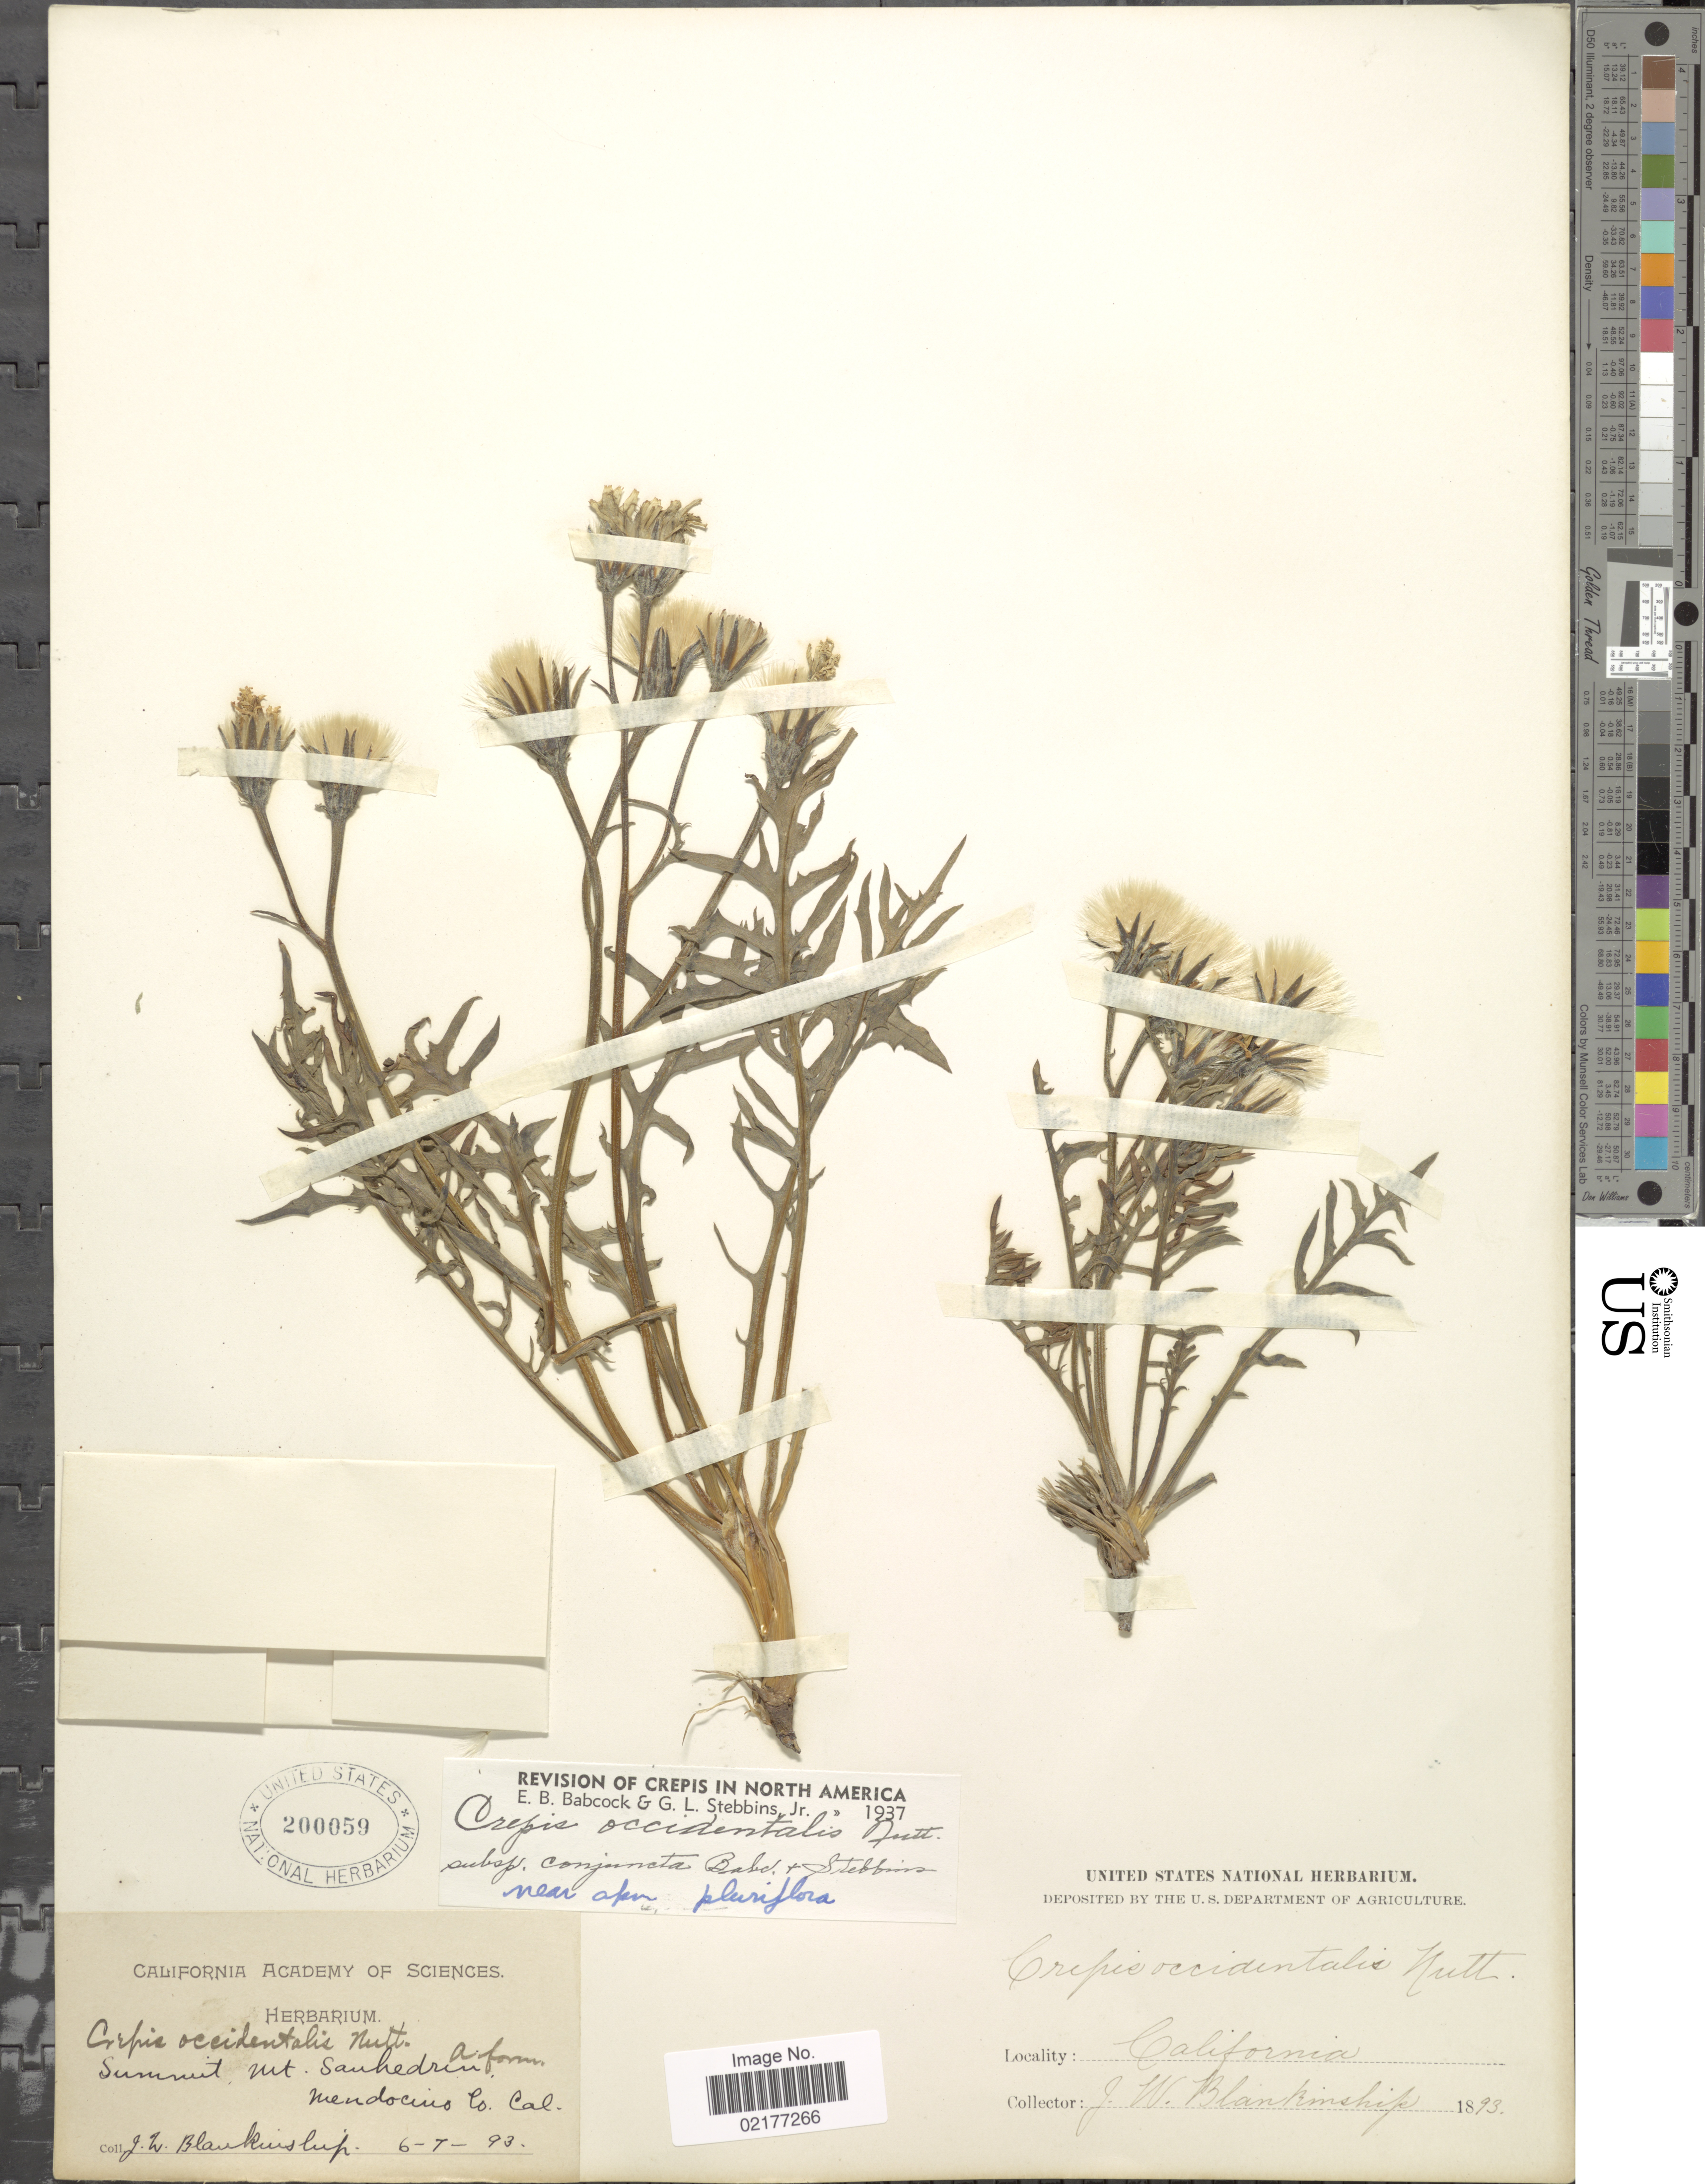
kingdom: Plantae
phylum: Tracheophyta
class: Magnoliopsida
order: Asterales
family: Asteraceae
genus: Crepis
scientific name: Crepis occidentalis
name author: Nutt.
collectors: J. W. Blankinship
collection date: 1893-07-06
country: United States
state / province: California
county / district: Mendocino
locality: Summit Mt., Sanhedrun, Mendocino Co., Cal.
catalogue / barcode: US 200059